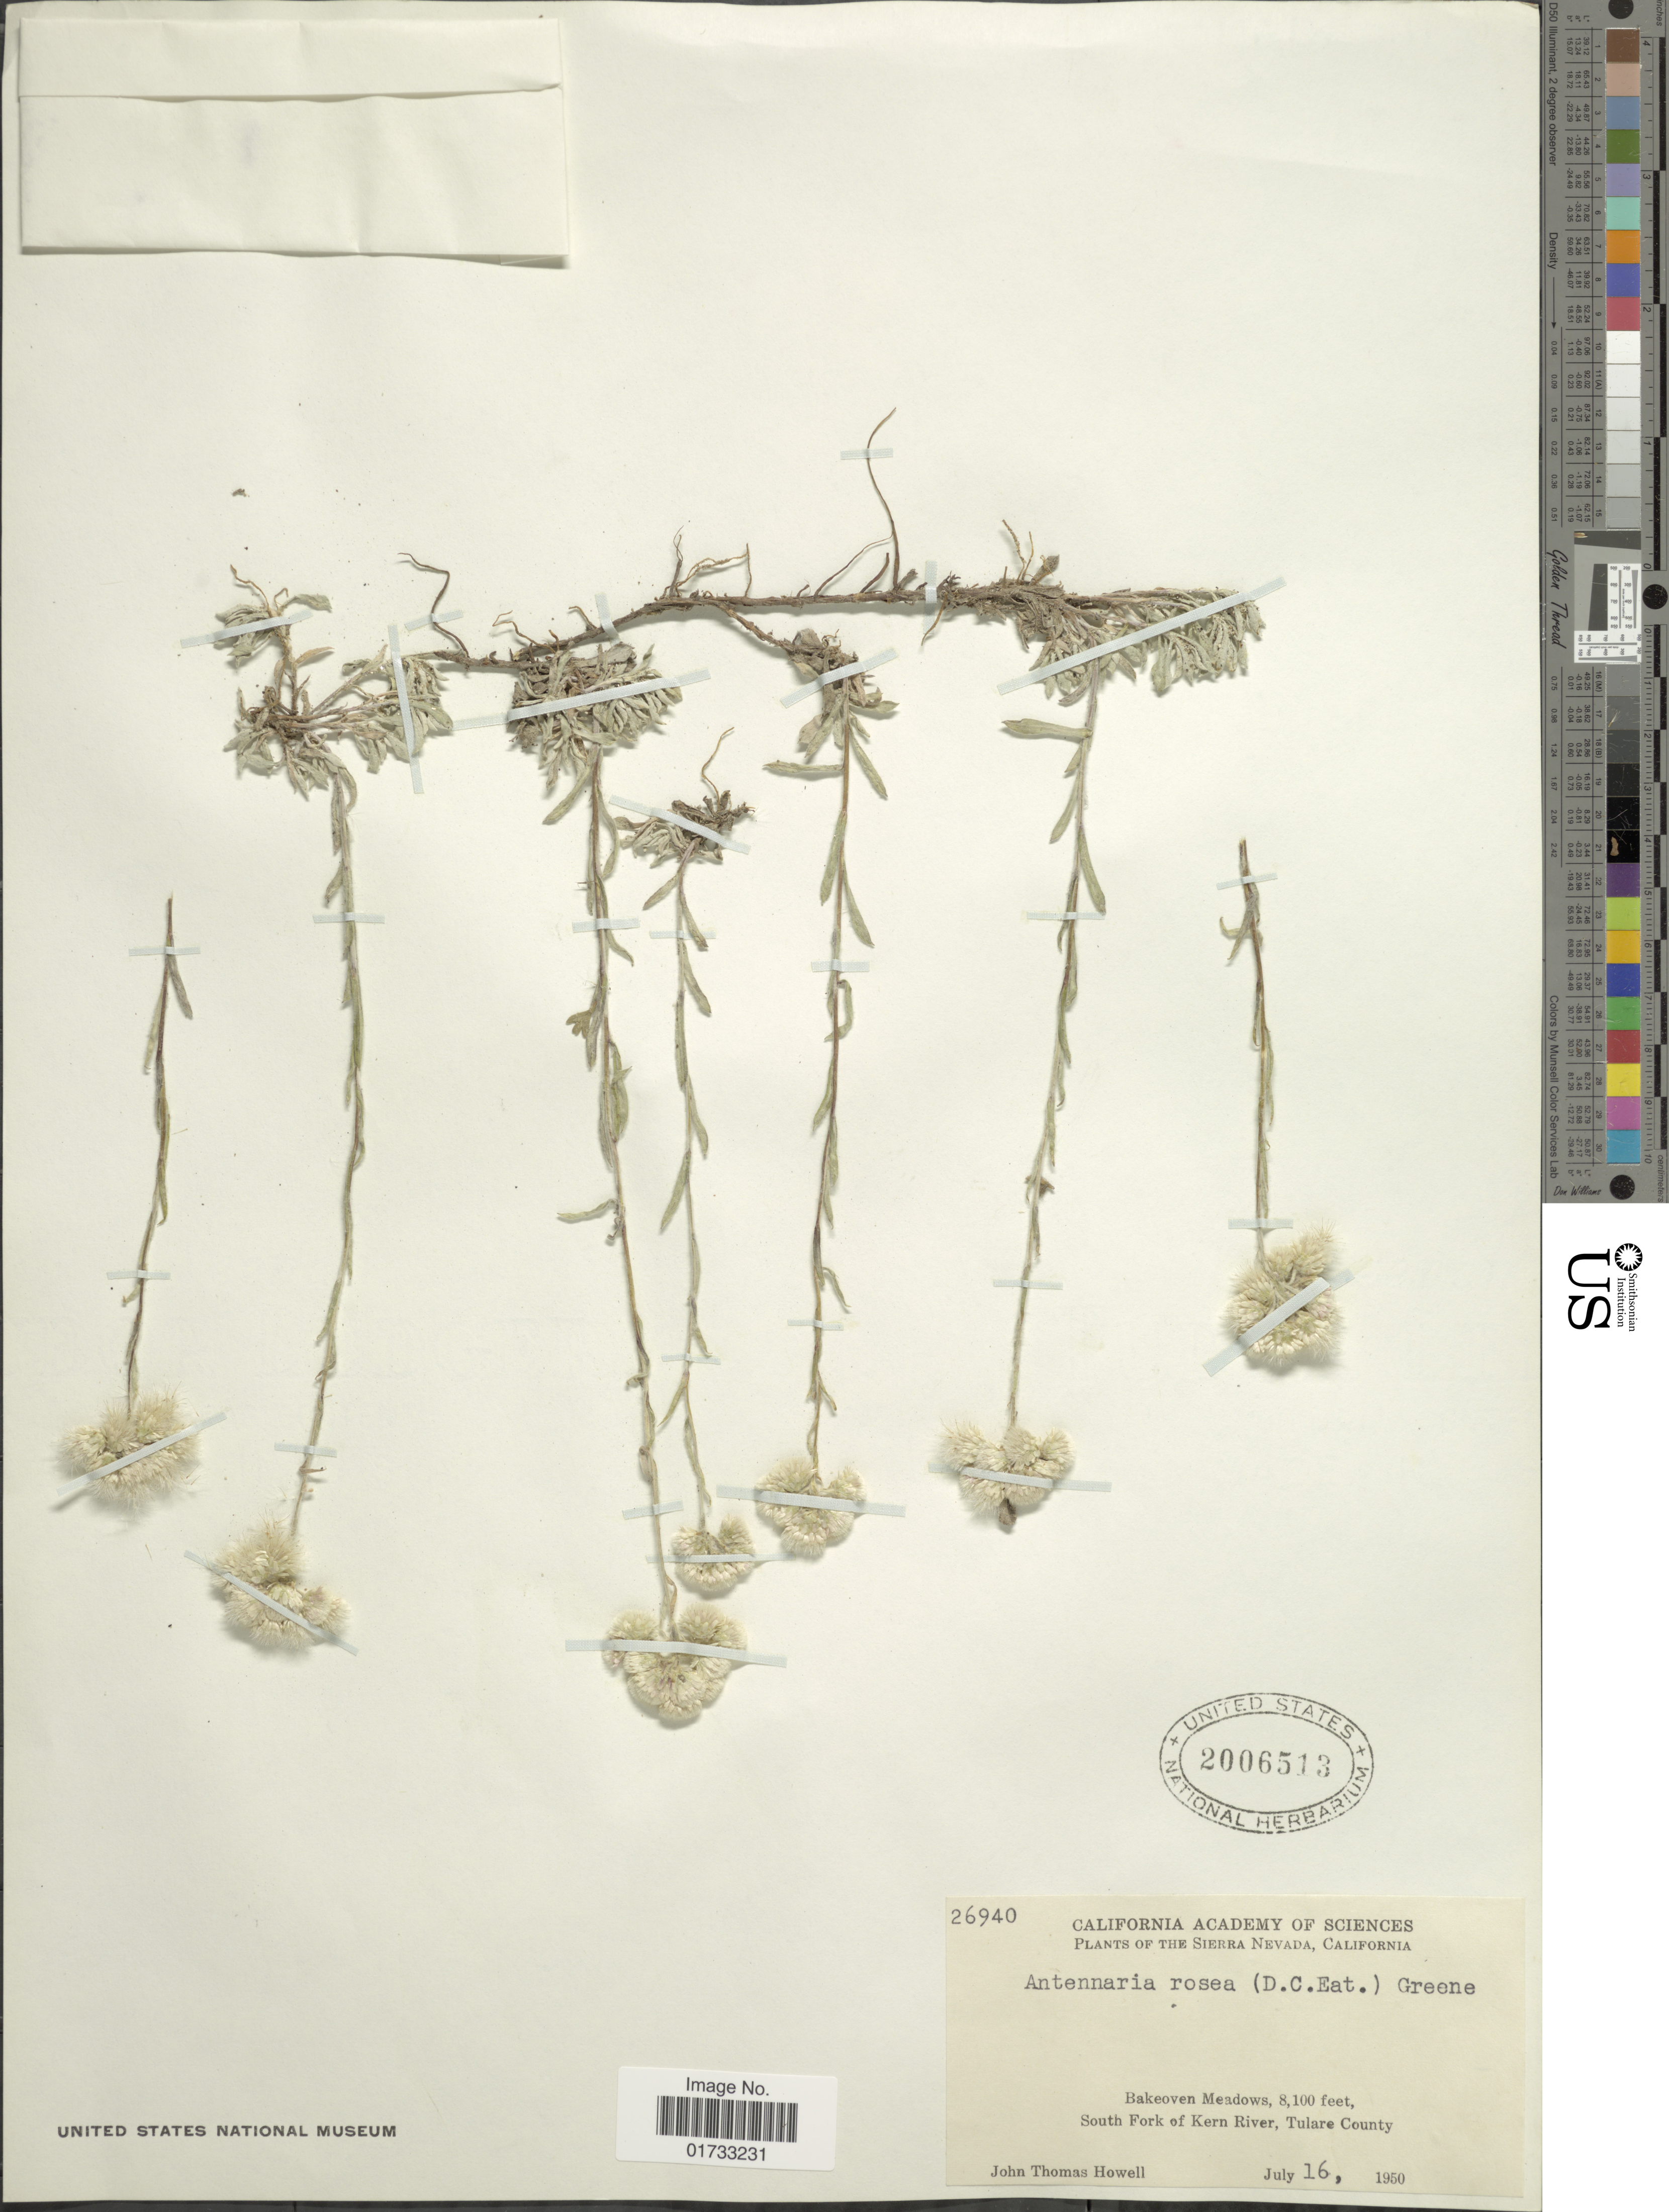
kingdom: Plantae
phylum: Tracheophyta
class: Magnoliopsida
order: Asterales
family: Asteraceae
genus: Antennaria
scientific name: Antennaria rosea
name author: Greene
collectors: T. J. Howell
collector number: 26940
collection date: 1950-07-16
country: United States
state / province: California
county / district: Tulare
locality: Sierra Nevada, Bakeoven Meadows, South Fork of Kern River, Tulare County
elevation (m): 2469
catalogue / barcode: US 2006513